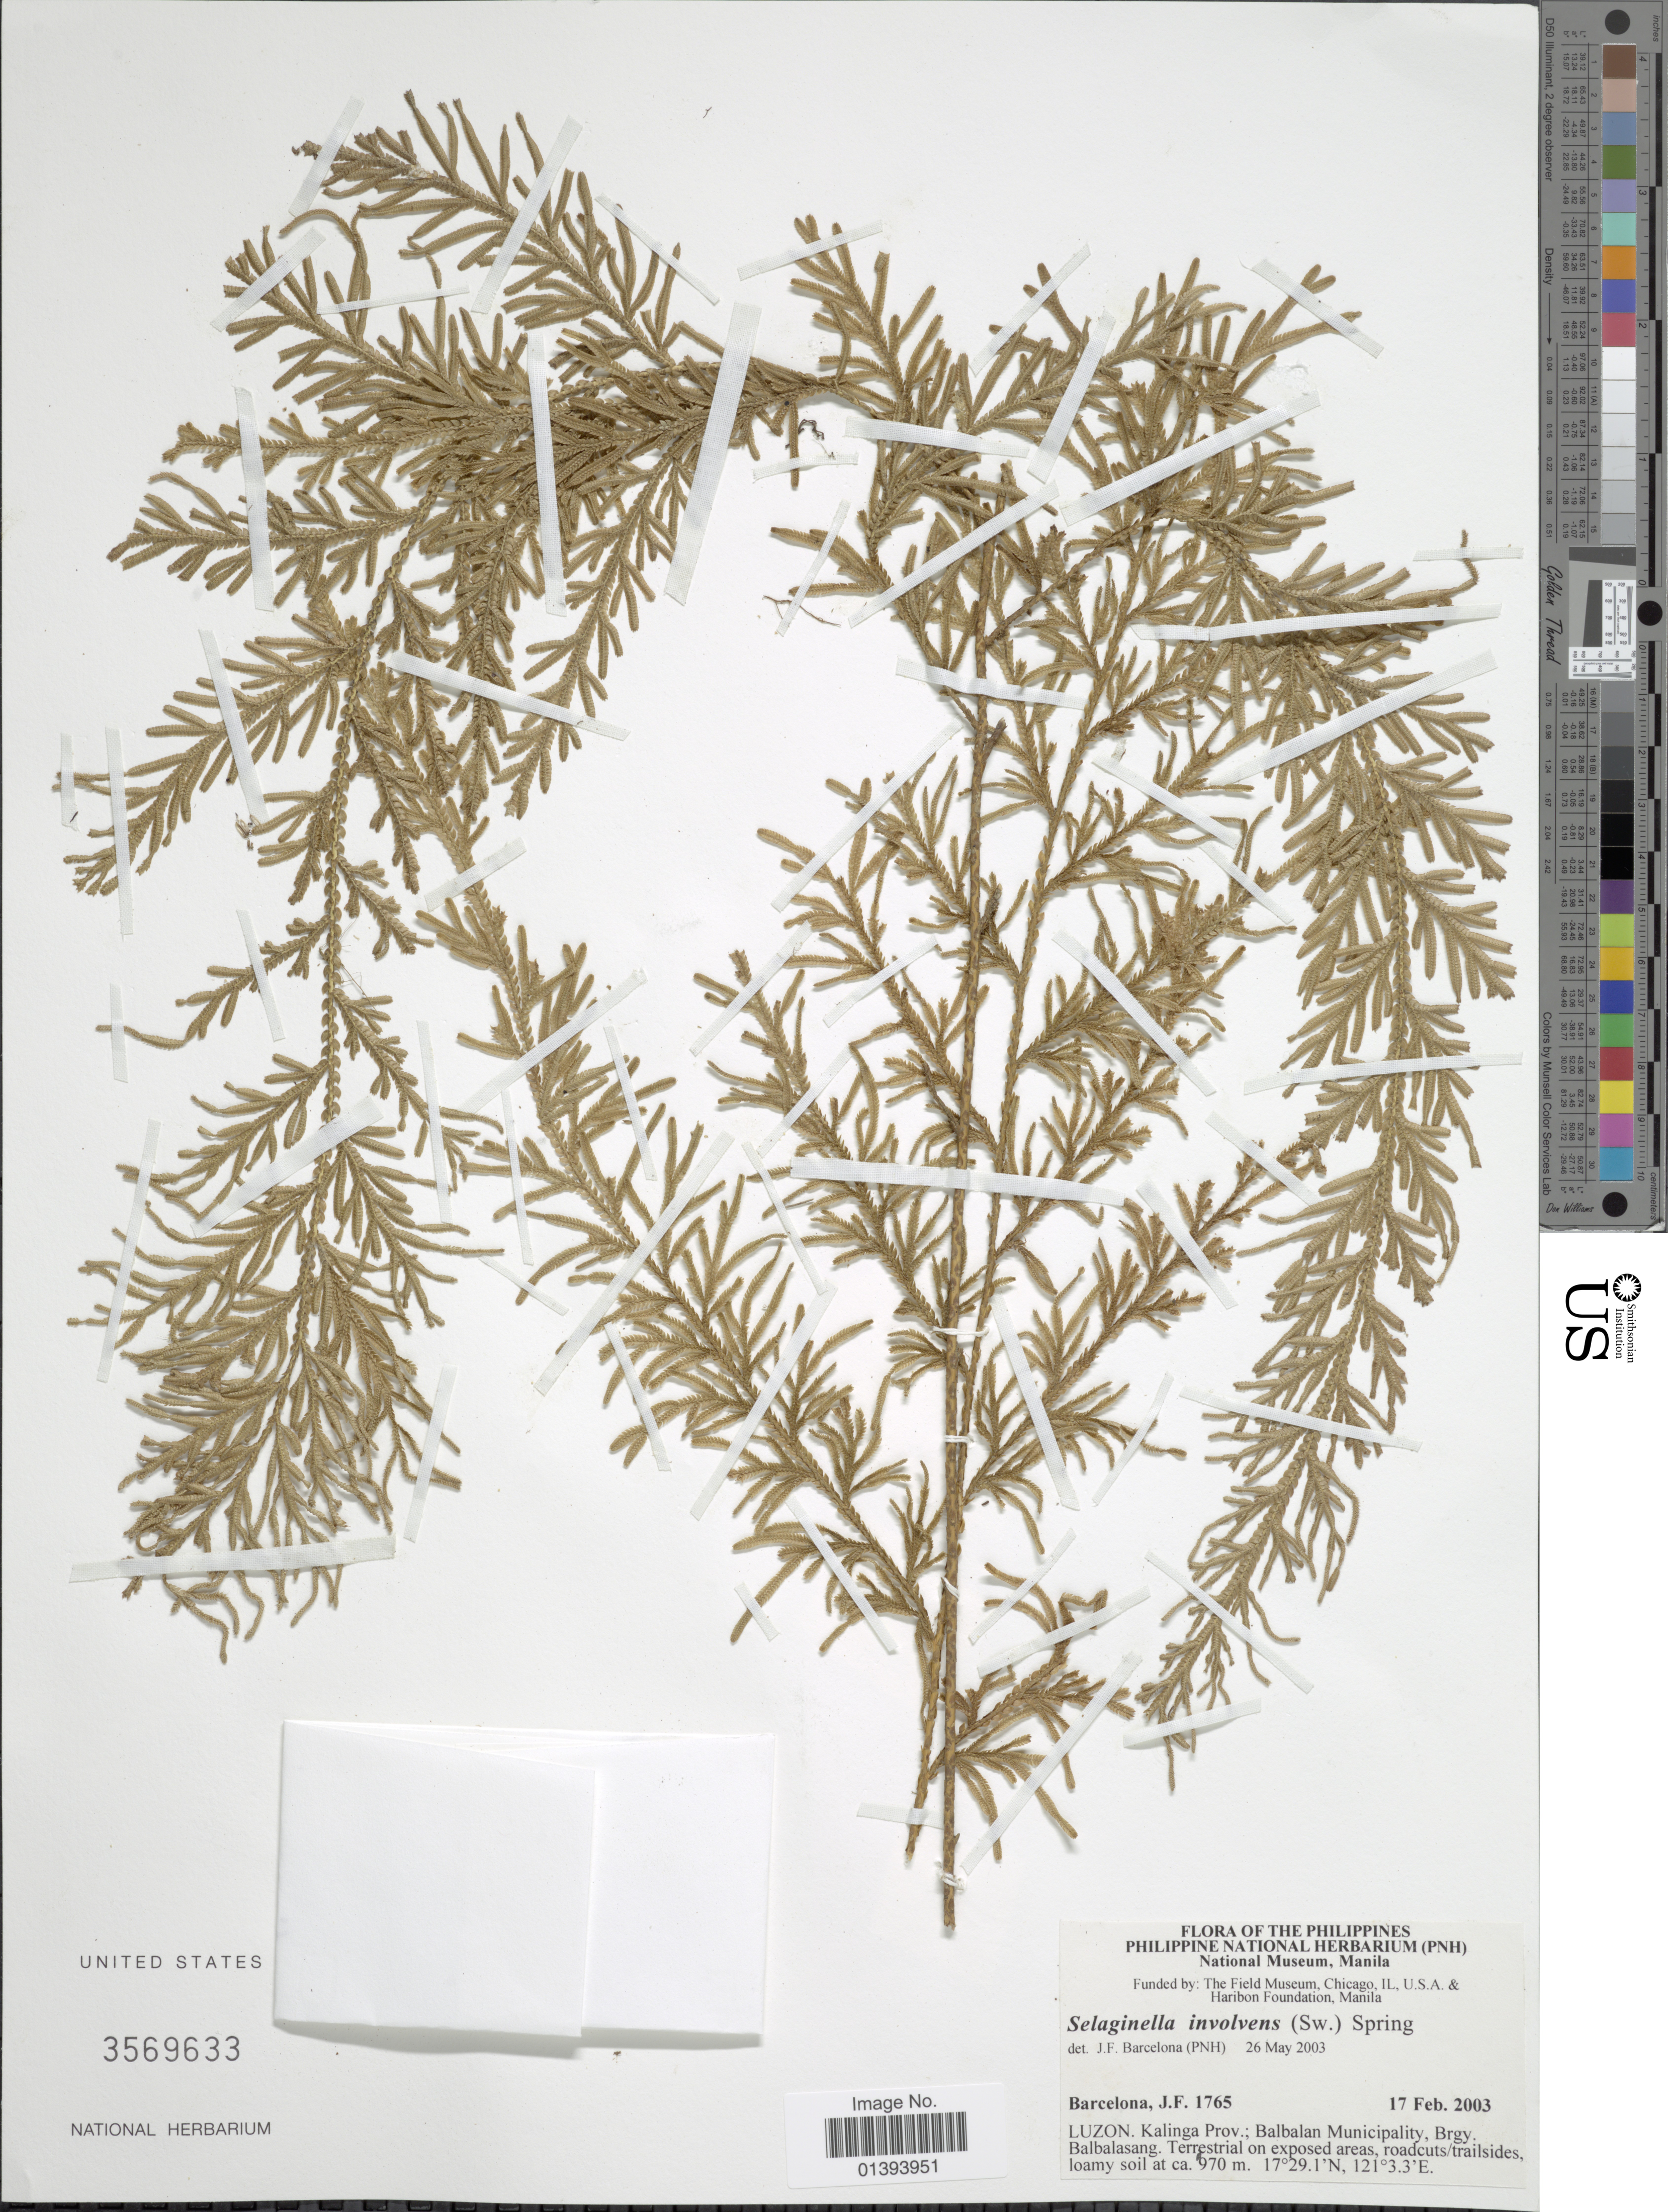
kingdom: Plantae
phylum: Tracheophyta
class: Lycopodiopsida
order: Selaginellales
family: Selaginellaceae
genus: Selaginella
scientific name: Selaginella involvens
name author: (Sw.) Spring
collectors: J. F. Barcelona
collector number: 1765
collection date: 2003-02-17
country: Philippines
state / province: Central Luzon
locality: Luzon, Kalinga Prov.: Balbalan Municipality, Brgy, Balbalasang, Terrestrial on exposed areas, roadcuts/trailsides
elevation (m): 970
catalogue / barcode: US 3569633